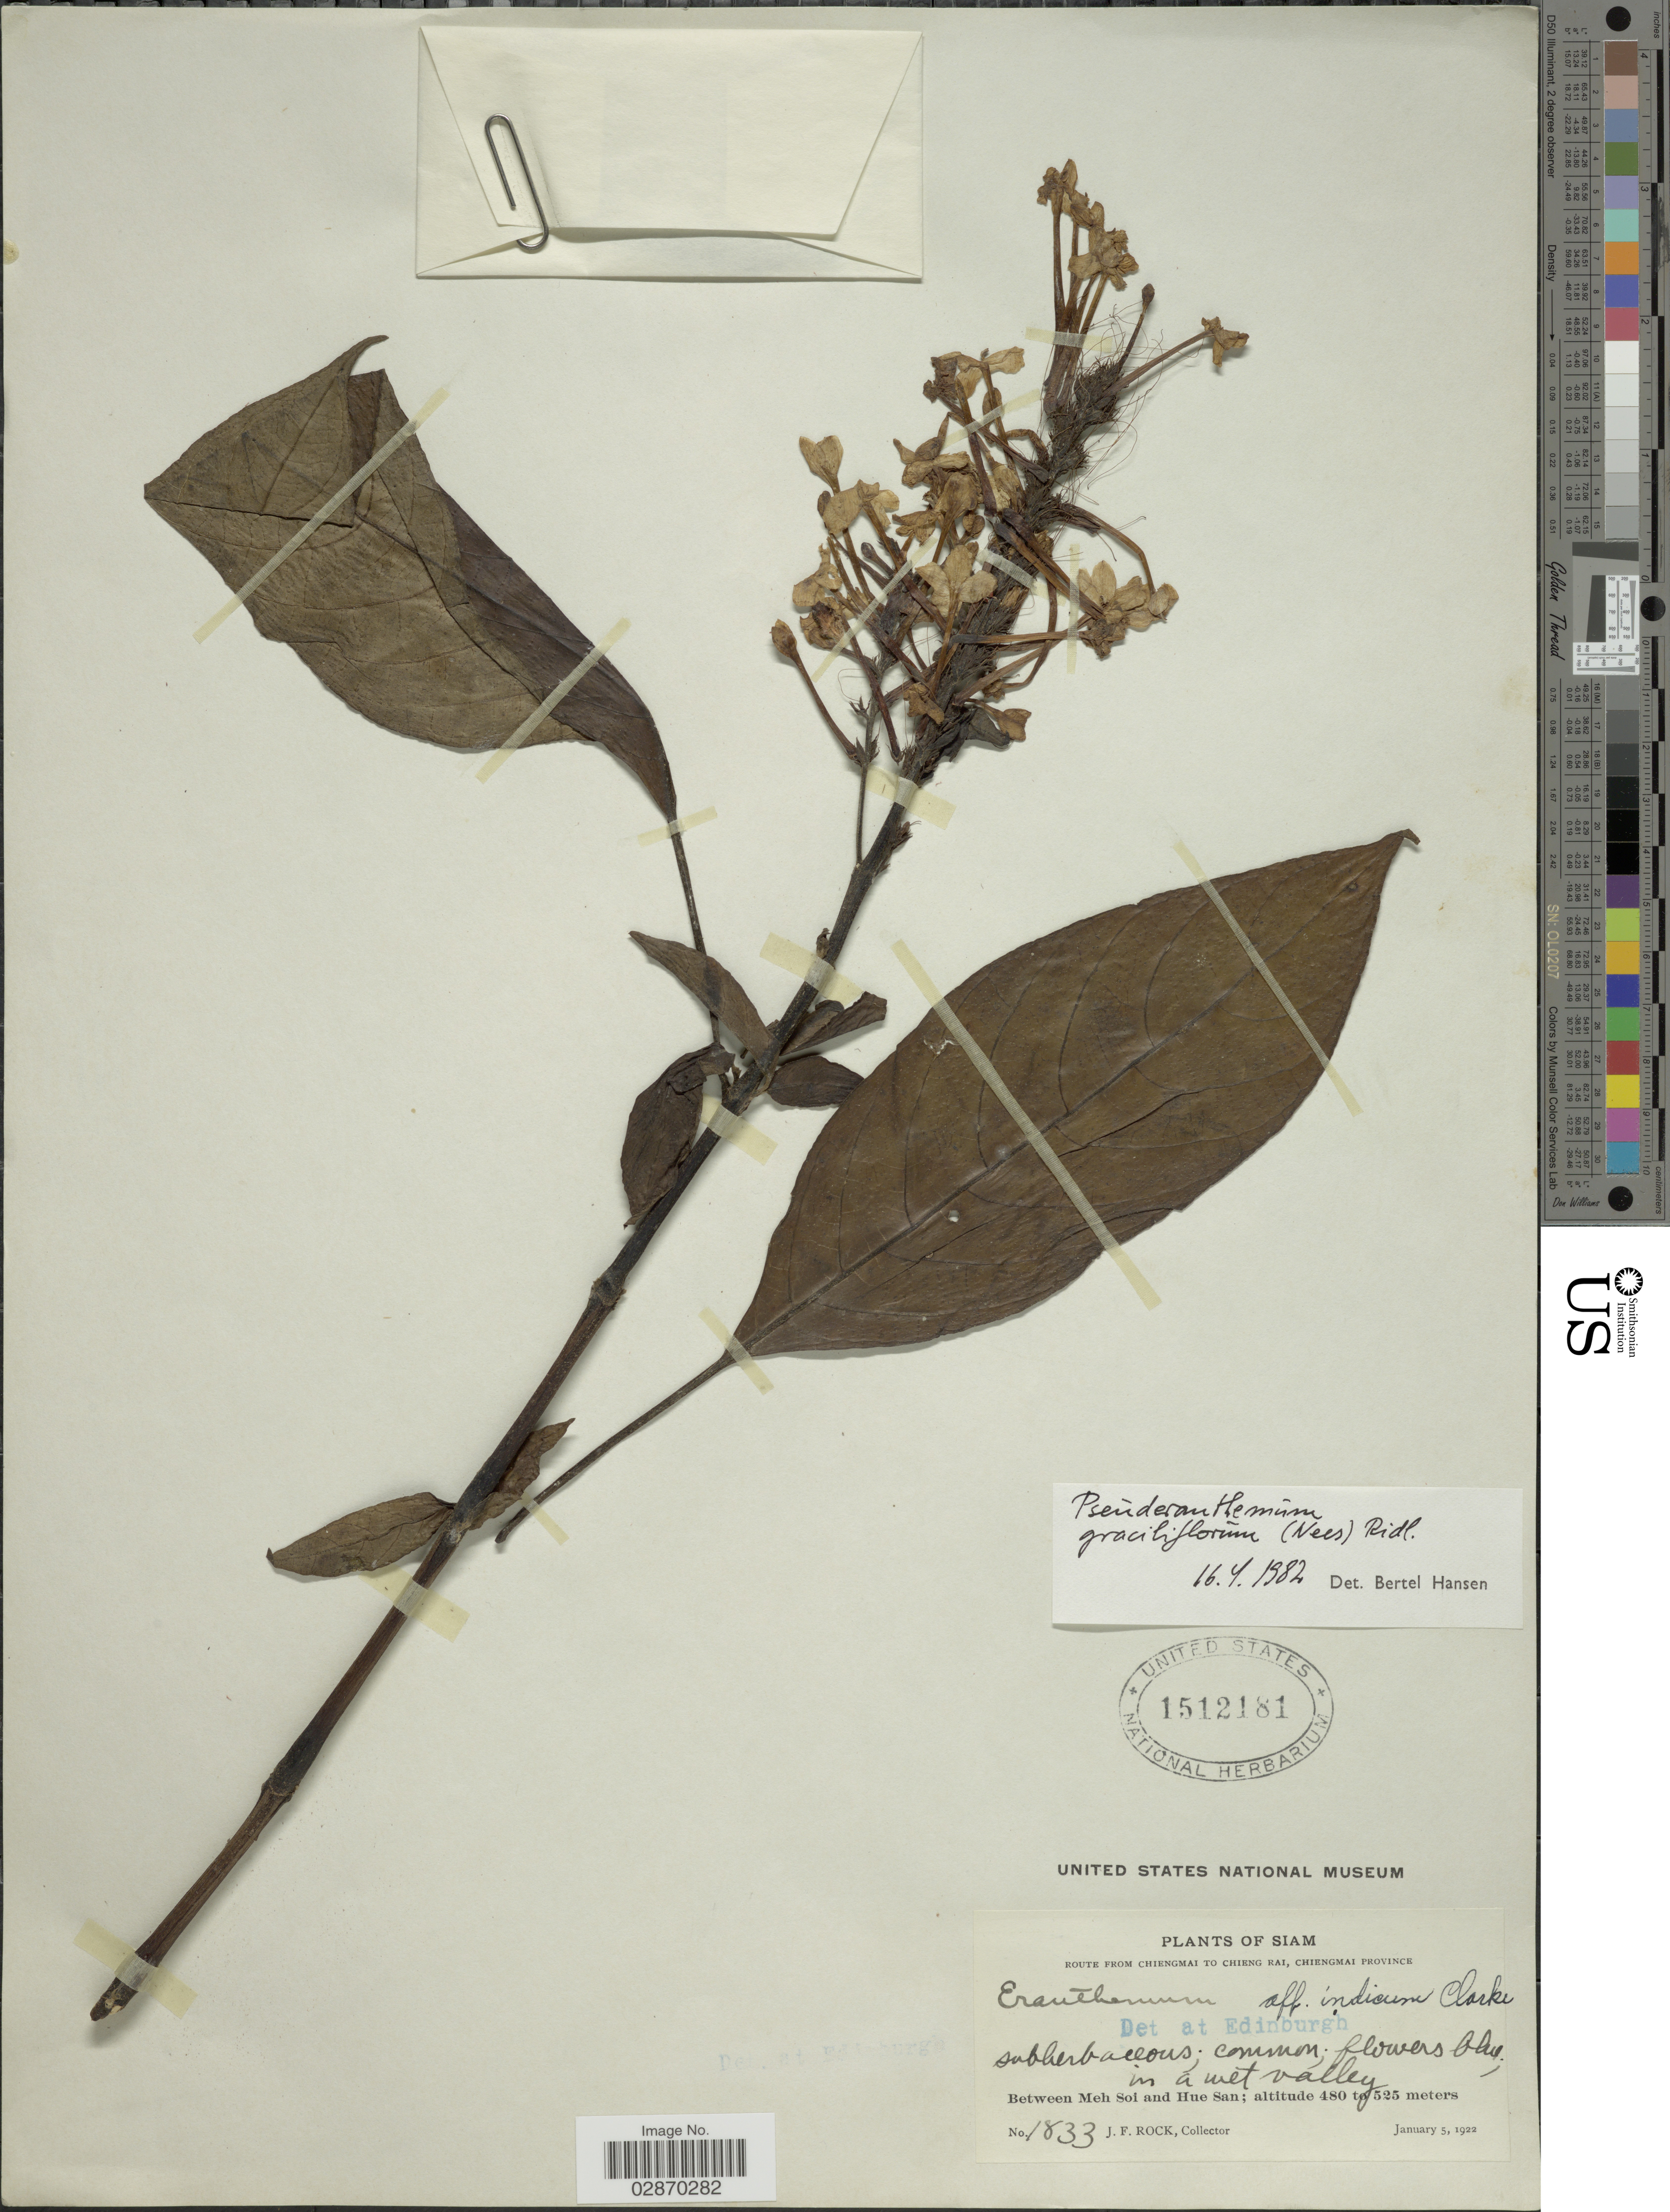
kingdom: Plantae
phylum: Tracheophyta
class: Magnoliopsida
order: Lamiales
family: Acanthaceae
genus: Pseuderanthemum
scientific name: Pseuderanthemum graciliflorum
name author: (Nees) Ridl.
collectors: J. Rock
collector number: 1833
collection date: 1922-01-05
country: Thailand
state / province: Chiang Mai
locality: Siam. Route from Chiengmai to Chieng Rai, Chiengmai Province. Between Meh Soi and Hue San.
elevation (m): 480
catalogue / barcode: US 1512181